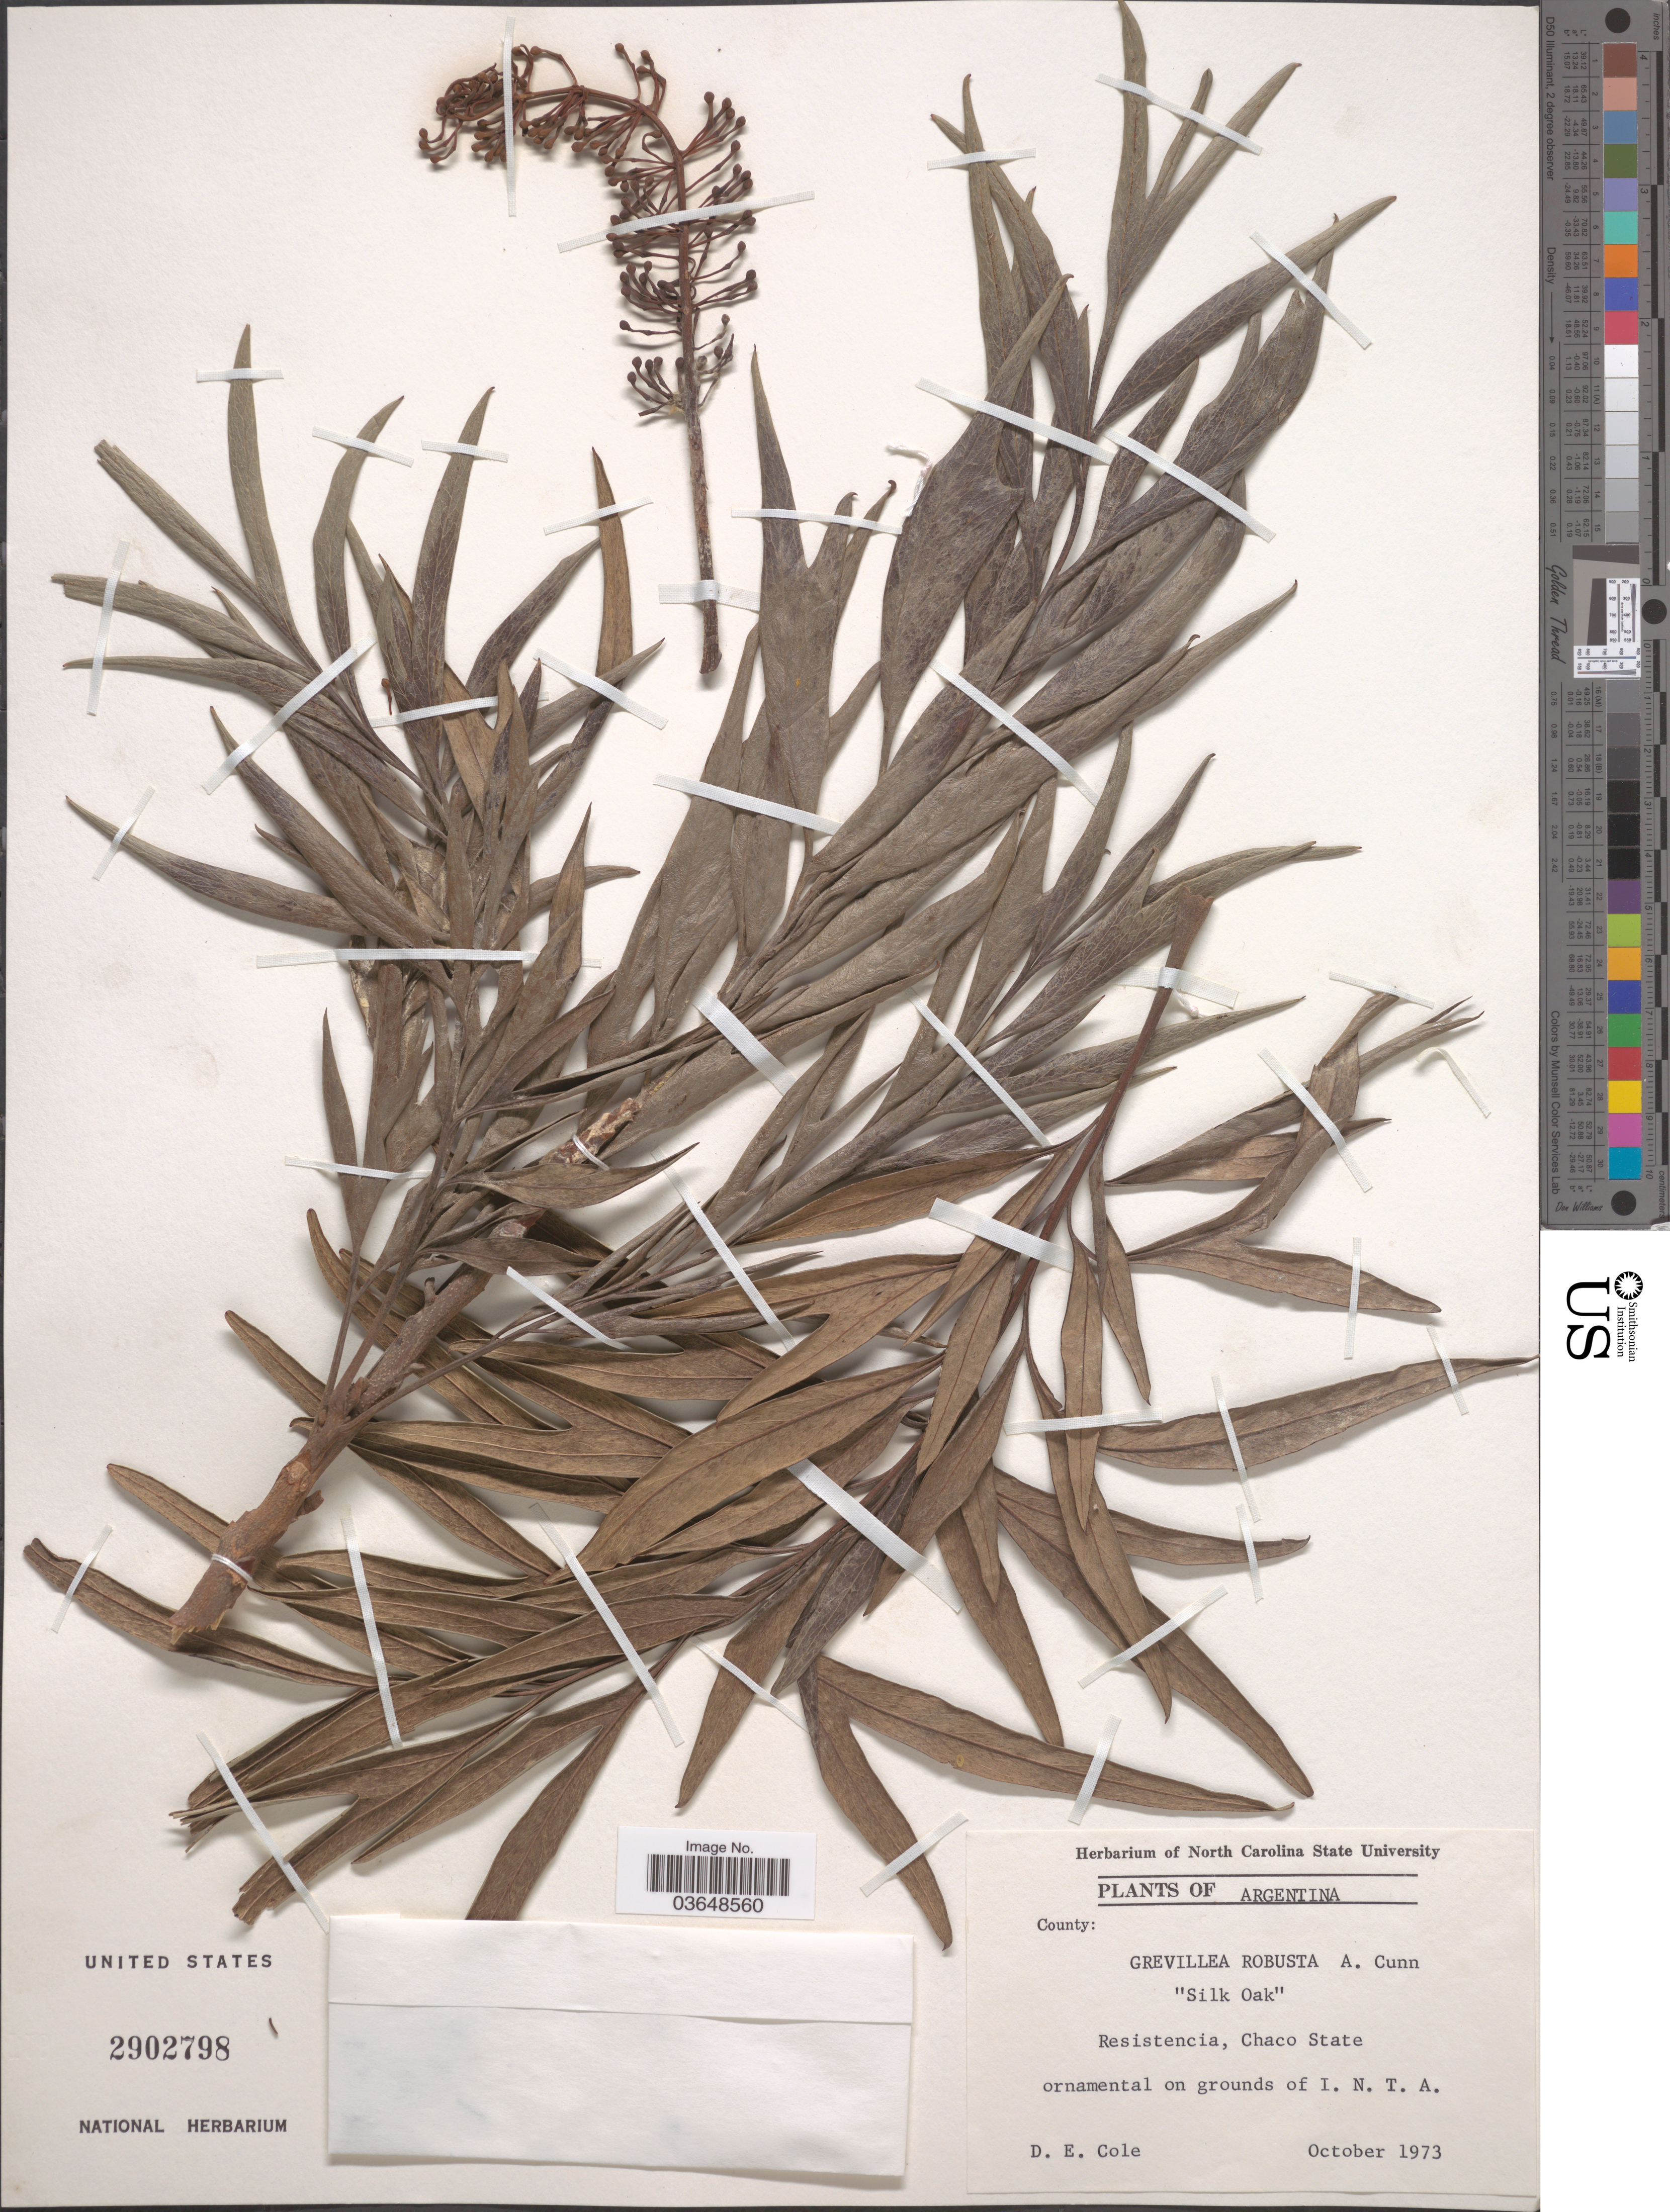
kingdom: Plantae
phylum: Tracheophyta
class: Magnoliopsida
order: Proteales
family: Proteaceae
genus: Grevillea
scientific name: Grevillea robusta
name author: A. Cunn.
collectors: D. E. Cole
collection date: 1973-10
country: Argentina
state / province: Chaco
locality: Resistencia. On grounds of I. N. T. A.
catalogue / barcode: US 2902798